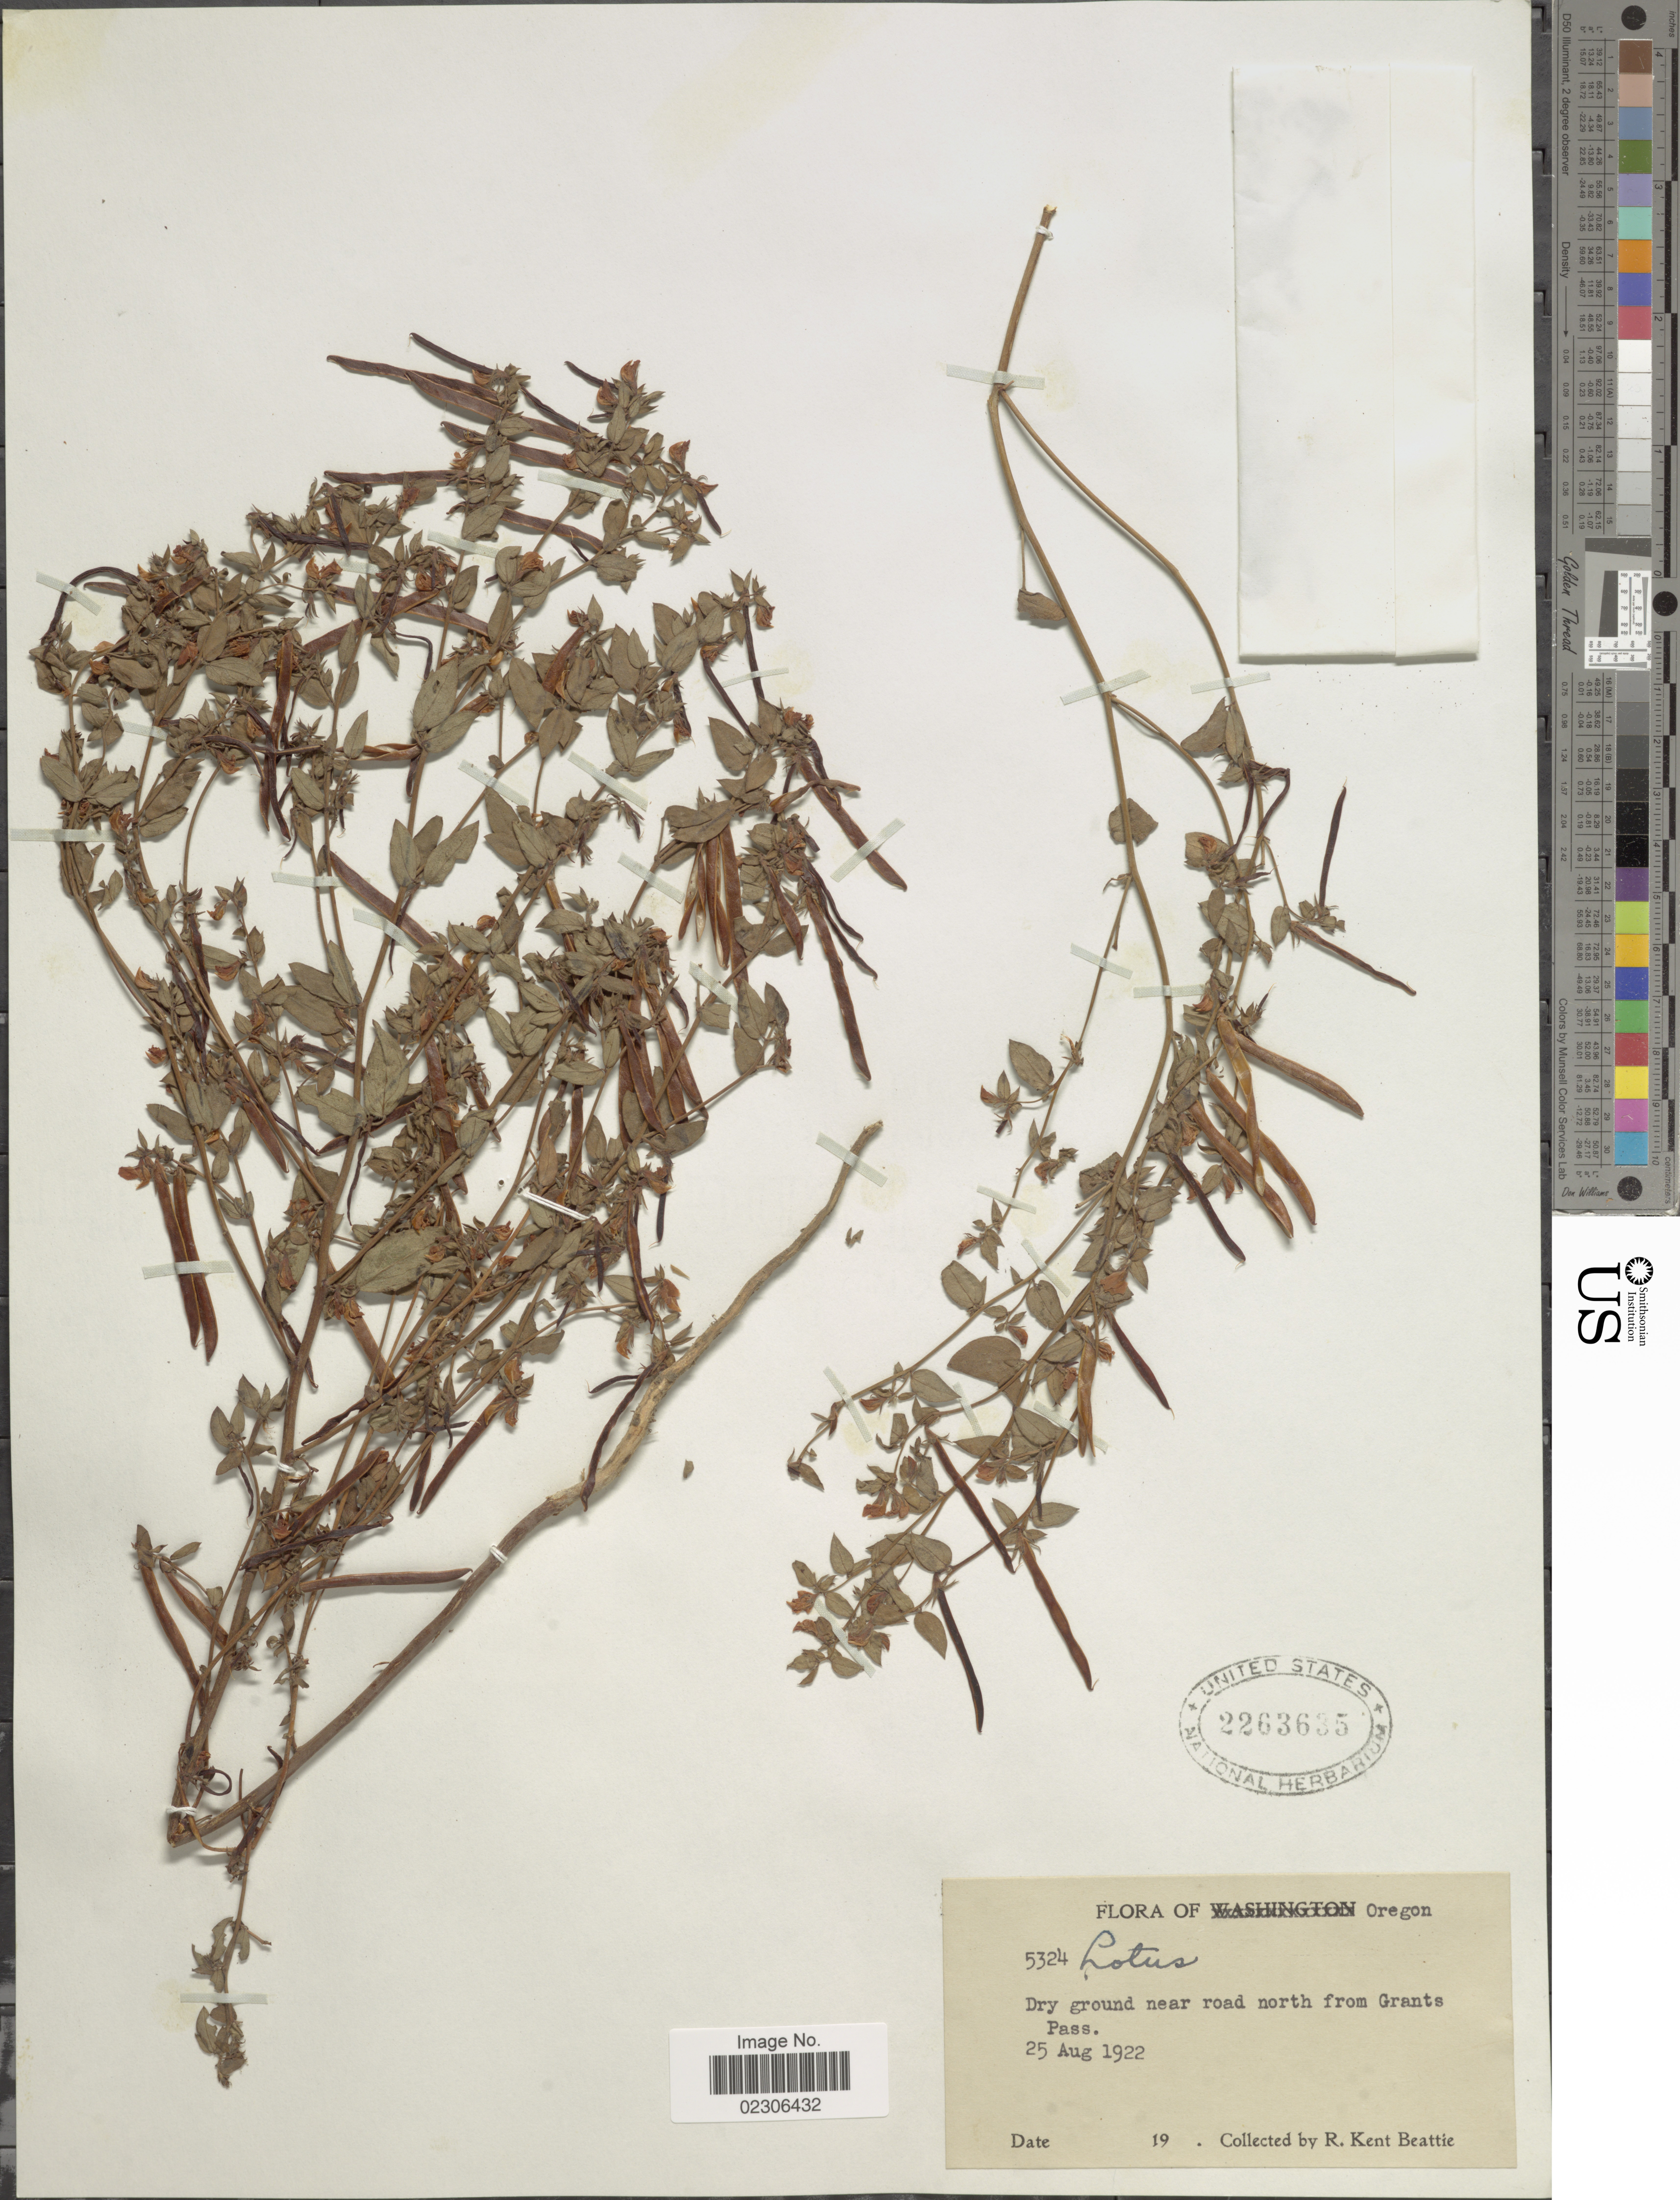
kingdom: Plantae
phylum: Tracheophyta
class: Magnoliopsida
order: Fabales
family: Fabaceae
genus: Lotus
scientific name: Lotus sp.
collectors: R. K. Beattie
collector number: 5324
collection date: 1922-08-25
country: United States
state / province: Oregon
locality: Dry ground near road north from Grants Pass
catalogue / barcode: US 2263635